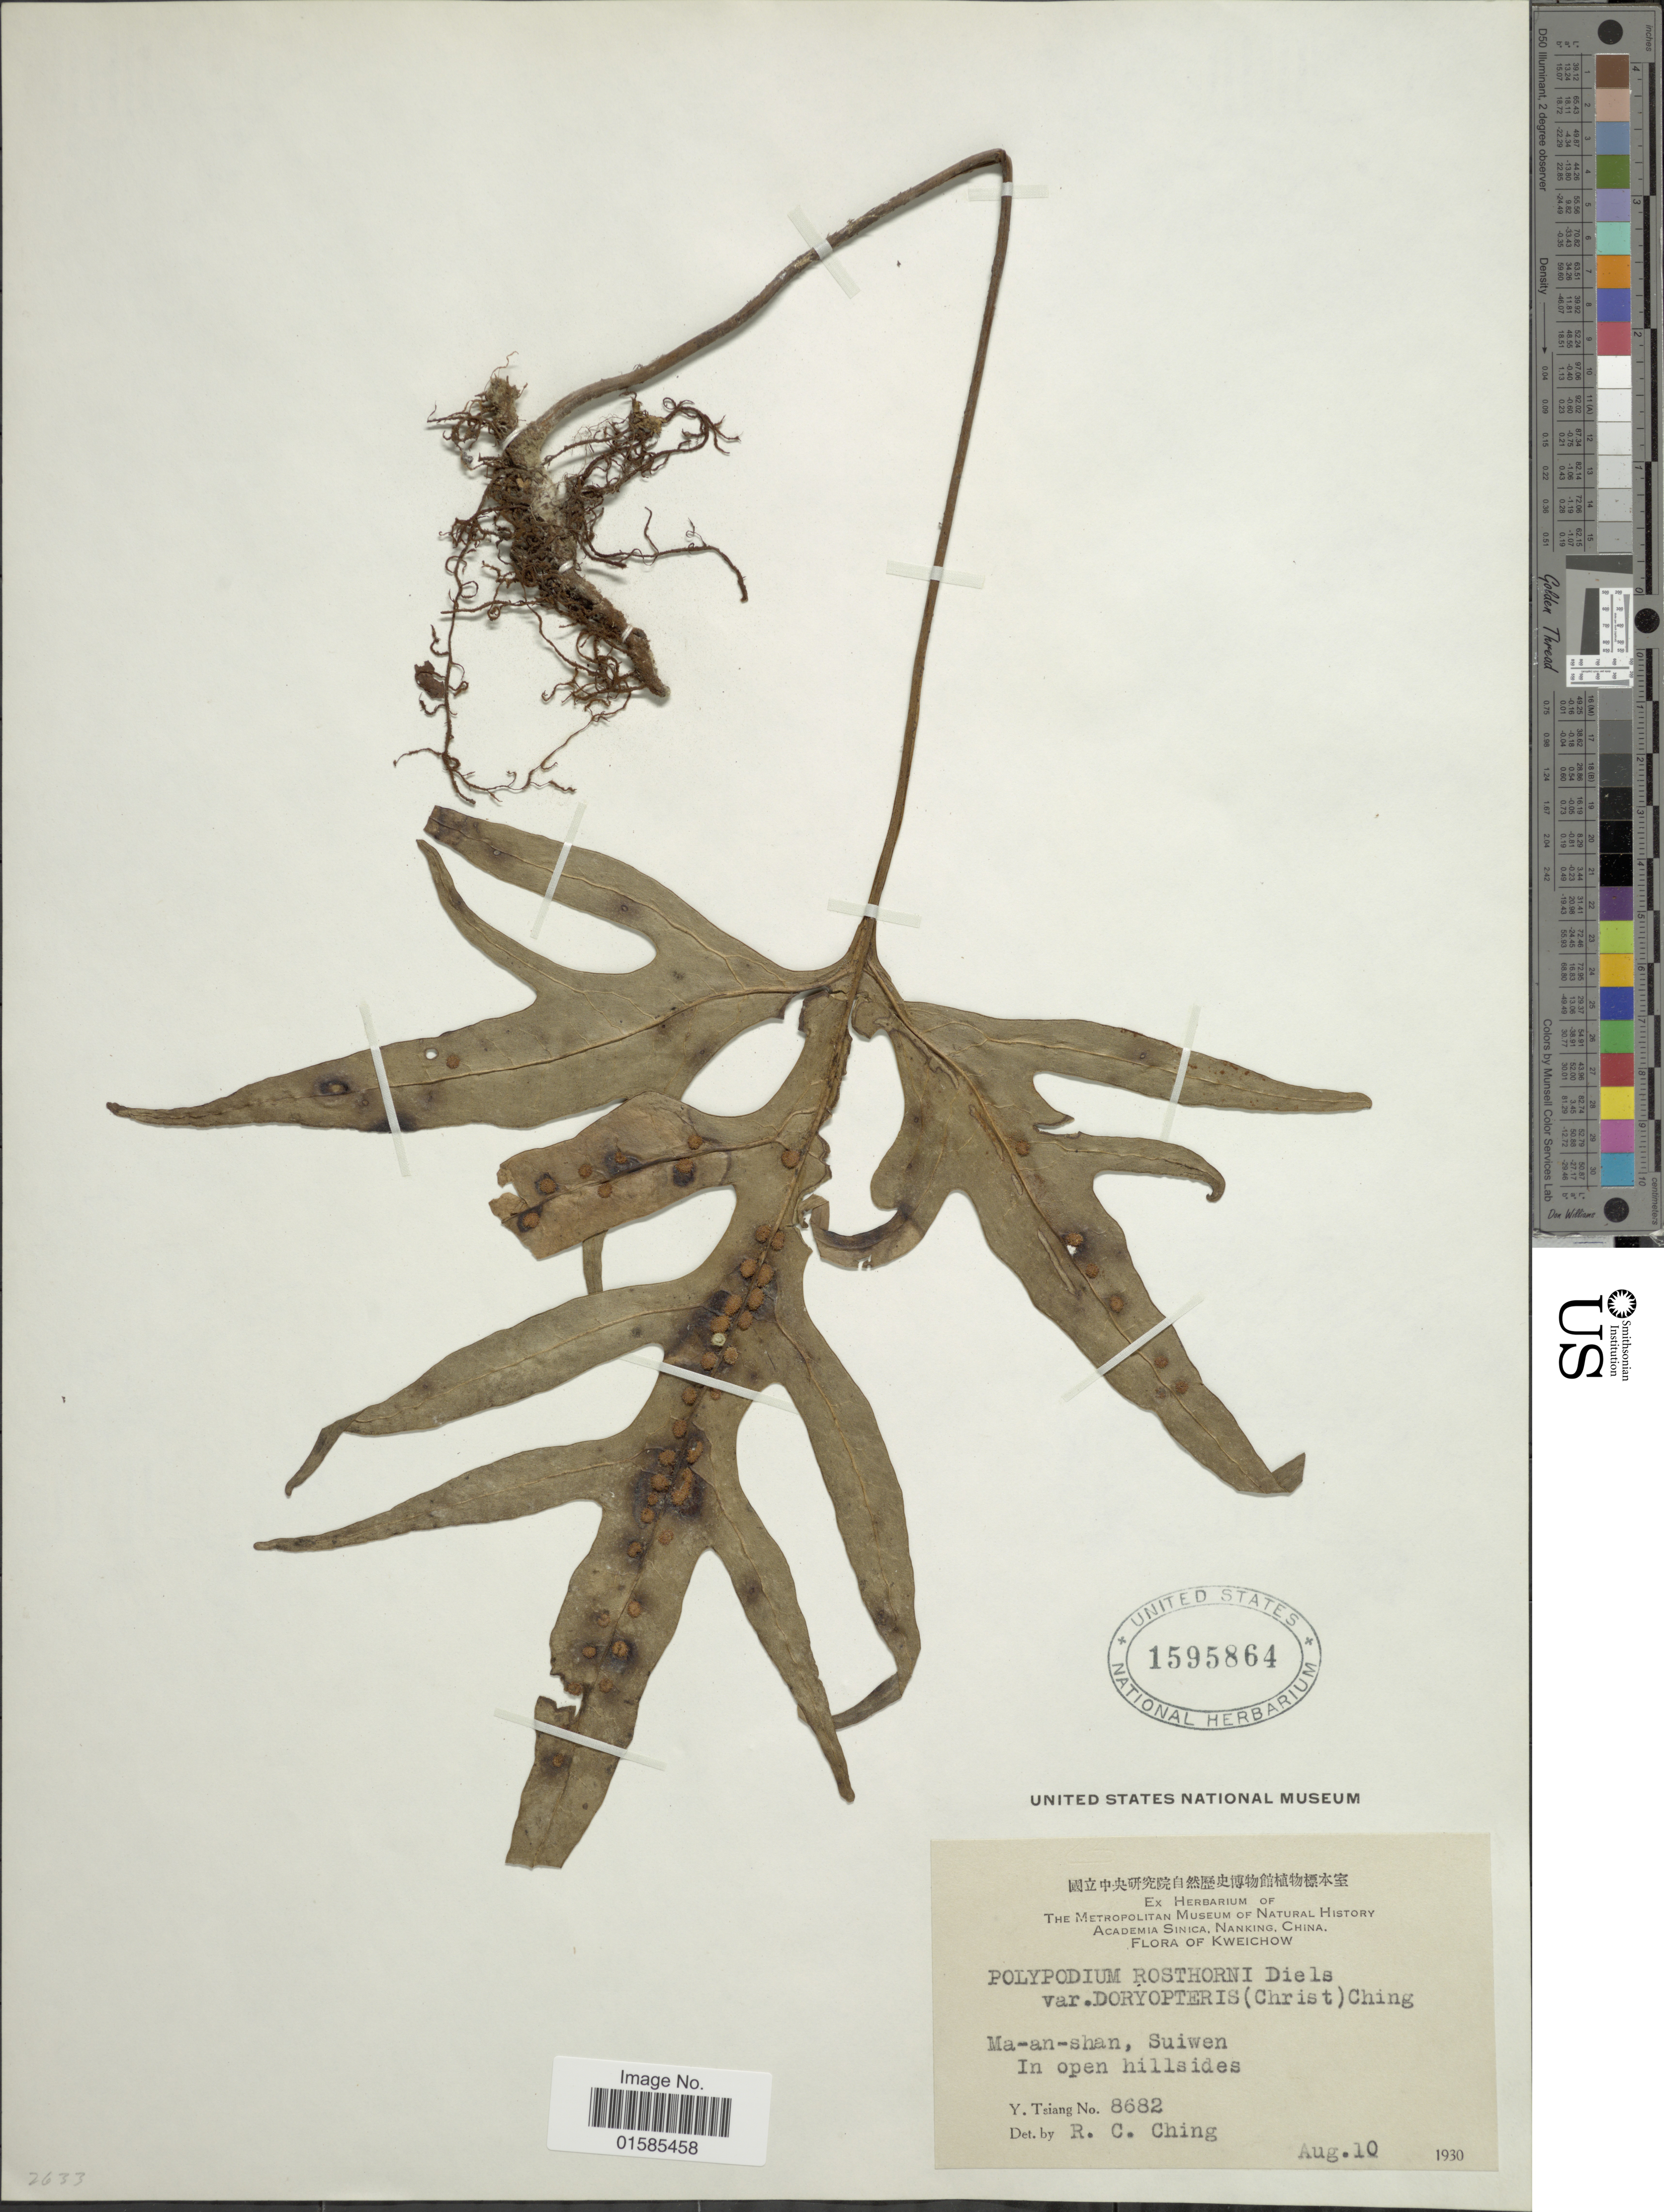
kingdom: Plantae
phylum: Tracheophyta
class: Polypodiopsida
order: Polypodiales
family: Polypodiaceae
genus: Leptochilus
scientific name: Leptochilus rosthorni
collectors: Y. Tsiang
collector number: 8682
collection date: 1930-08-10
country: China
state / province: Guizhou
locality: Kweichow, Ma-an-shan, Suiwen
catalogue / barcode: US 1595864